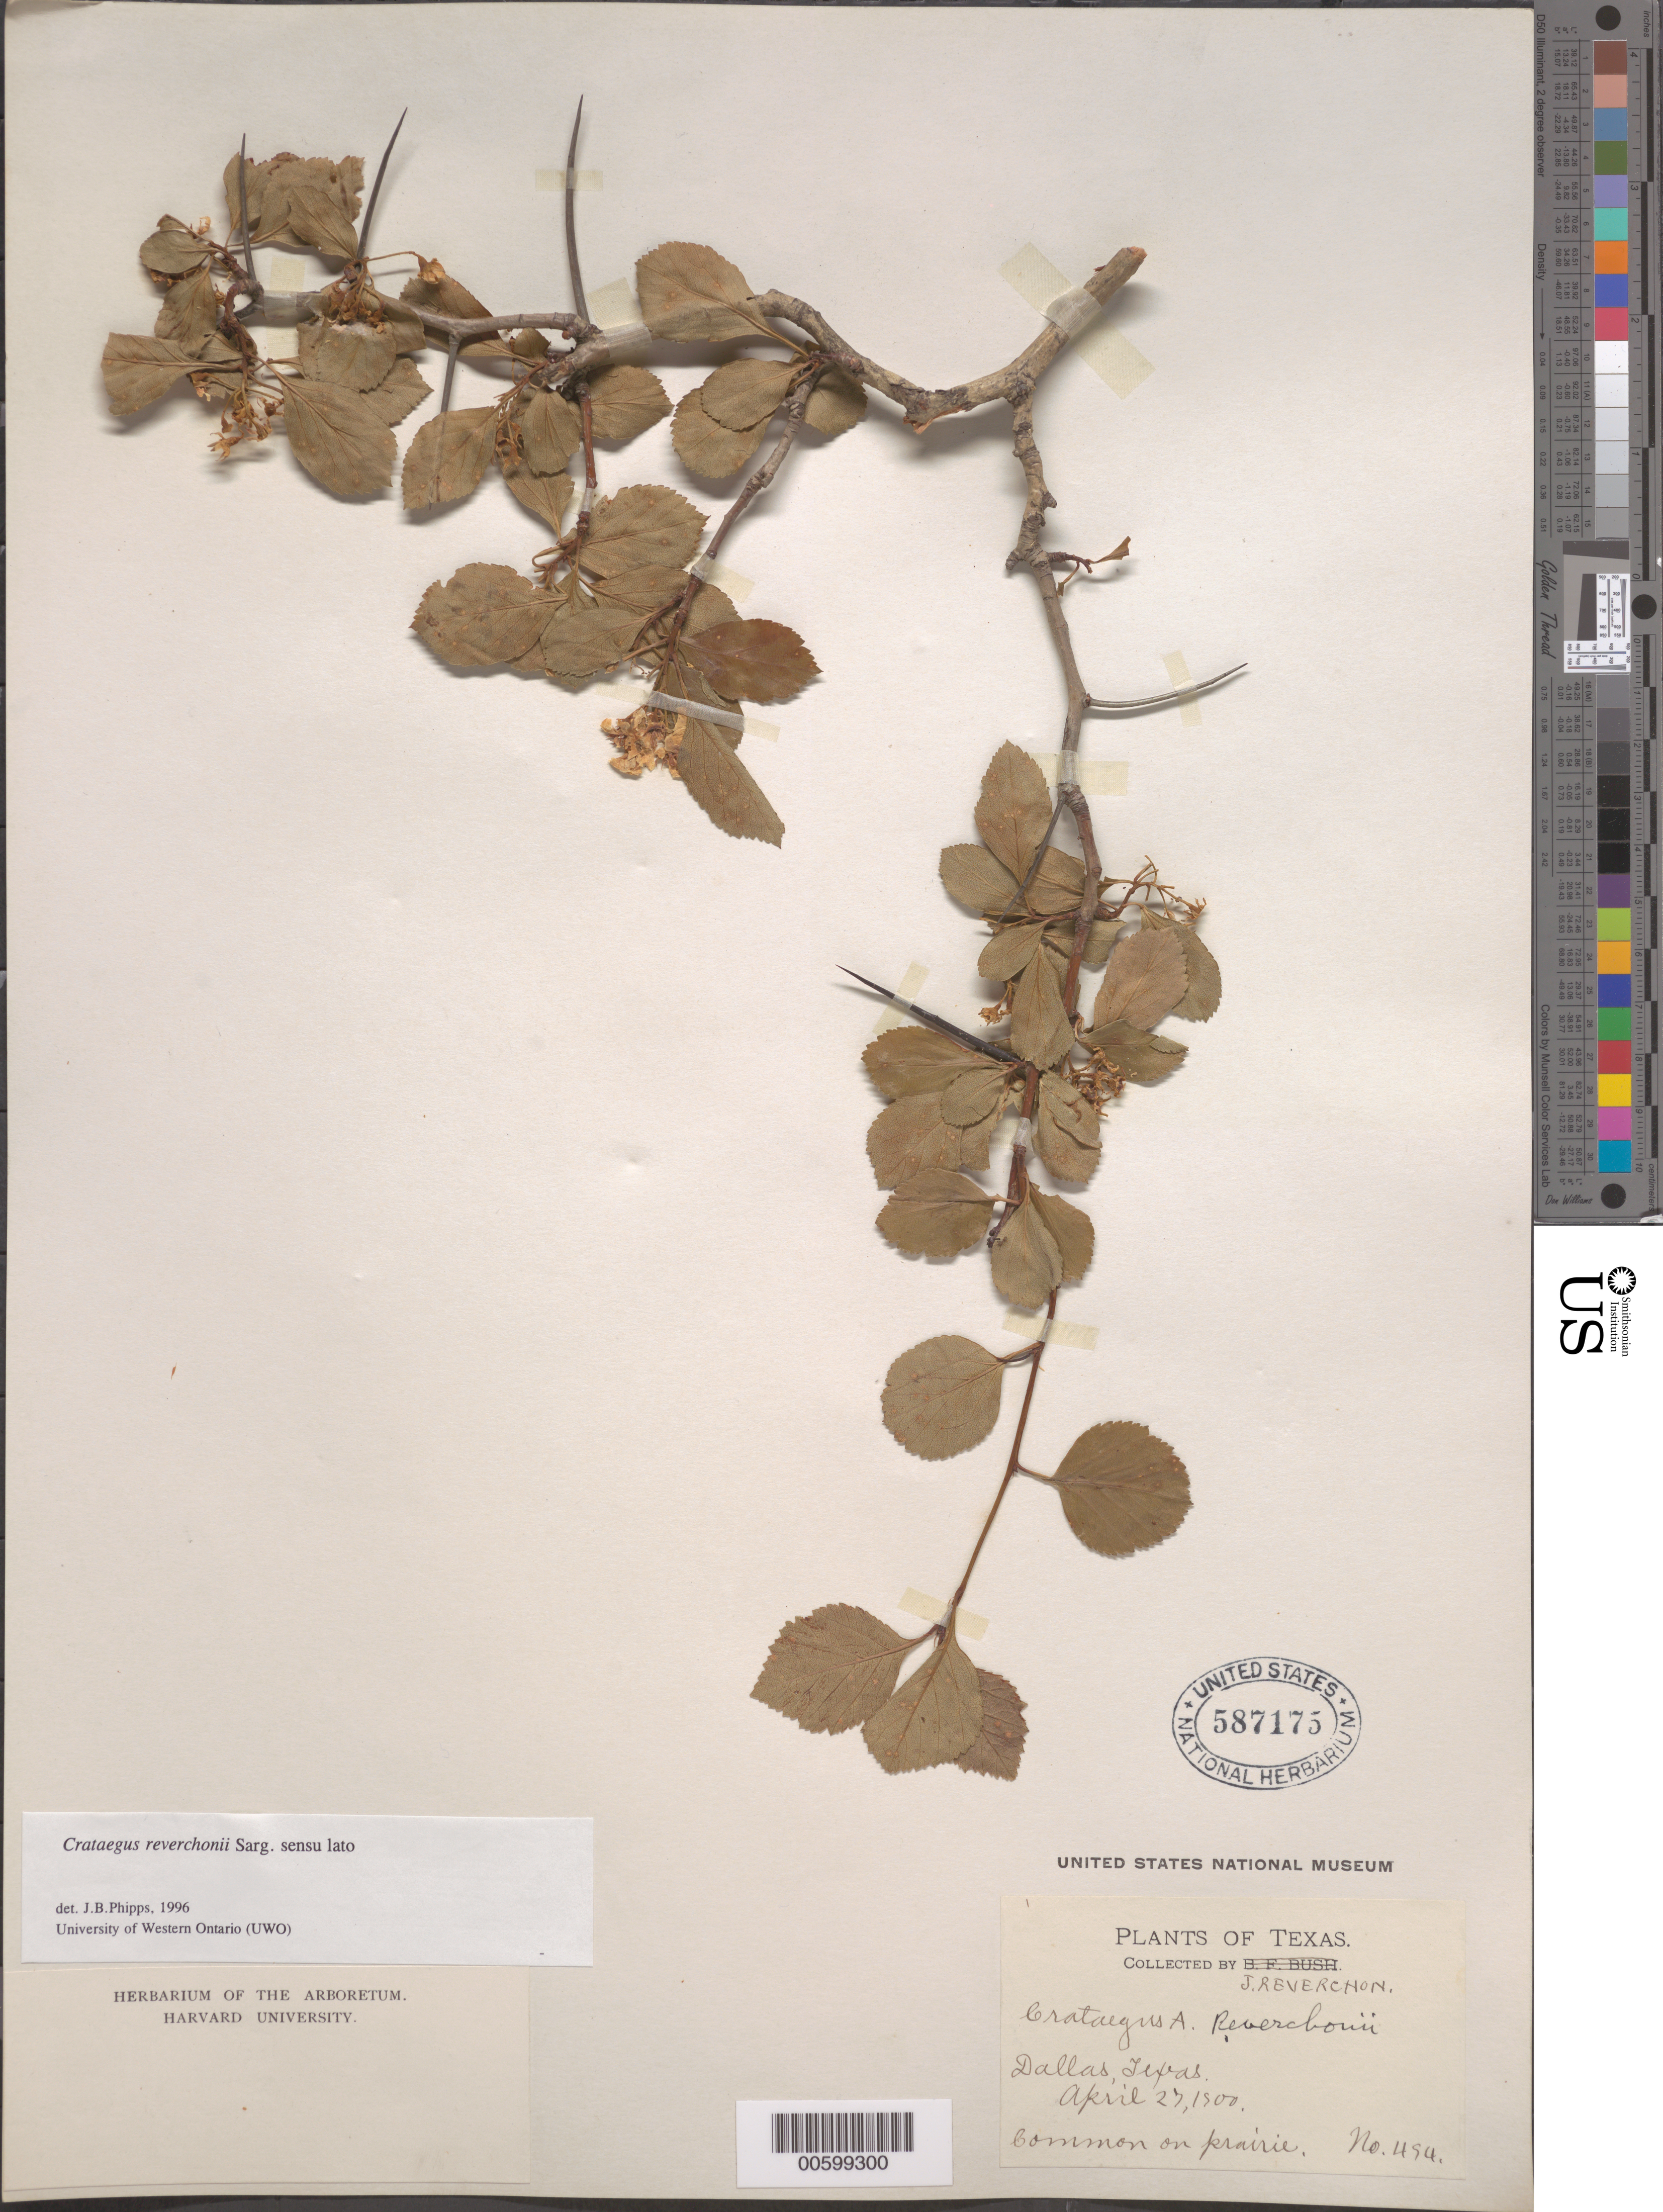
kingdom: Plantae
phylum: Tracheophyta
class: Magnoliopsida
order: Rosales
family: Rosaceae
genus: Crataegus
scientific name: Crataegus reverchonii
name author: Sarg.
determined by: Phipps, James B., (UWO), University of Western Ontario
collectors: J. Reverchon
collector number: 454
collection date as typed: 27 Apr 1900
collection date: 1900-04-27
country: United States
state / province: Texas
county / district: Dallas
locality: Dallas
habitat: Common on prairie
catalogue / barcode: US 587175